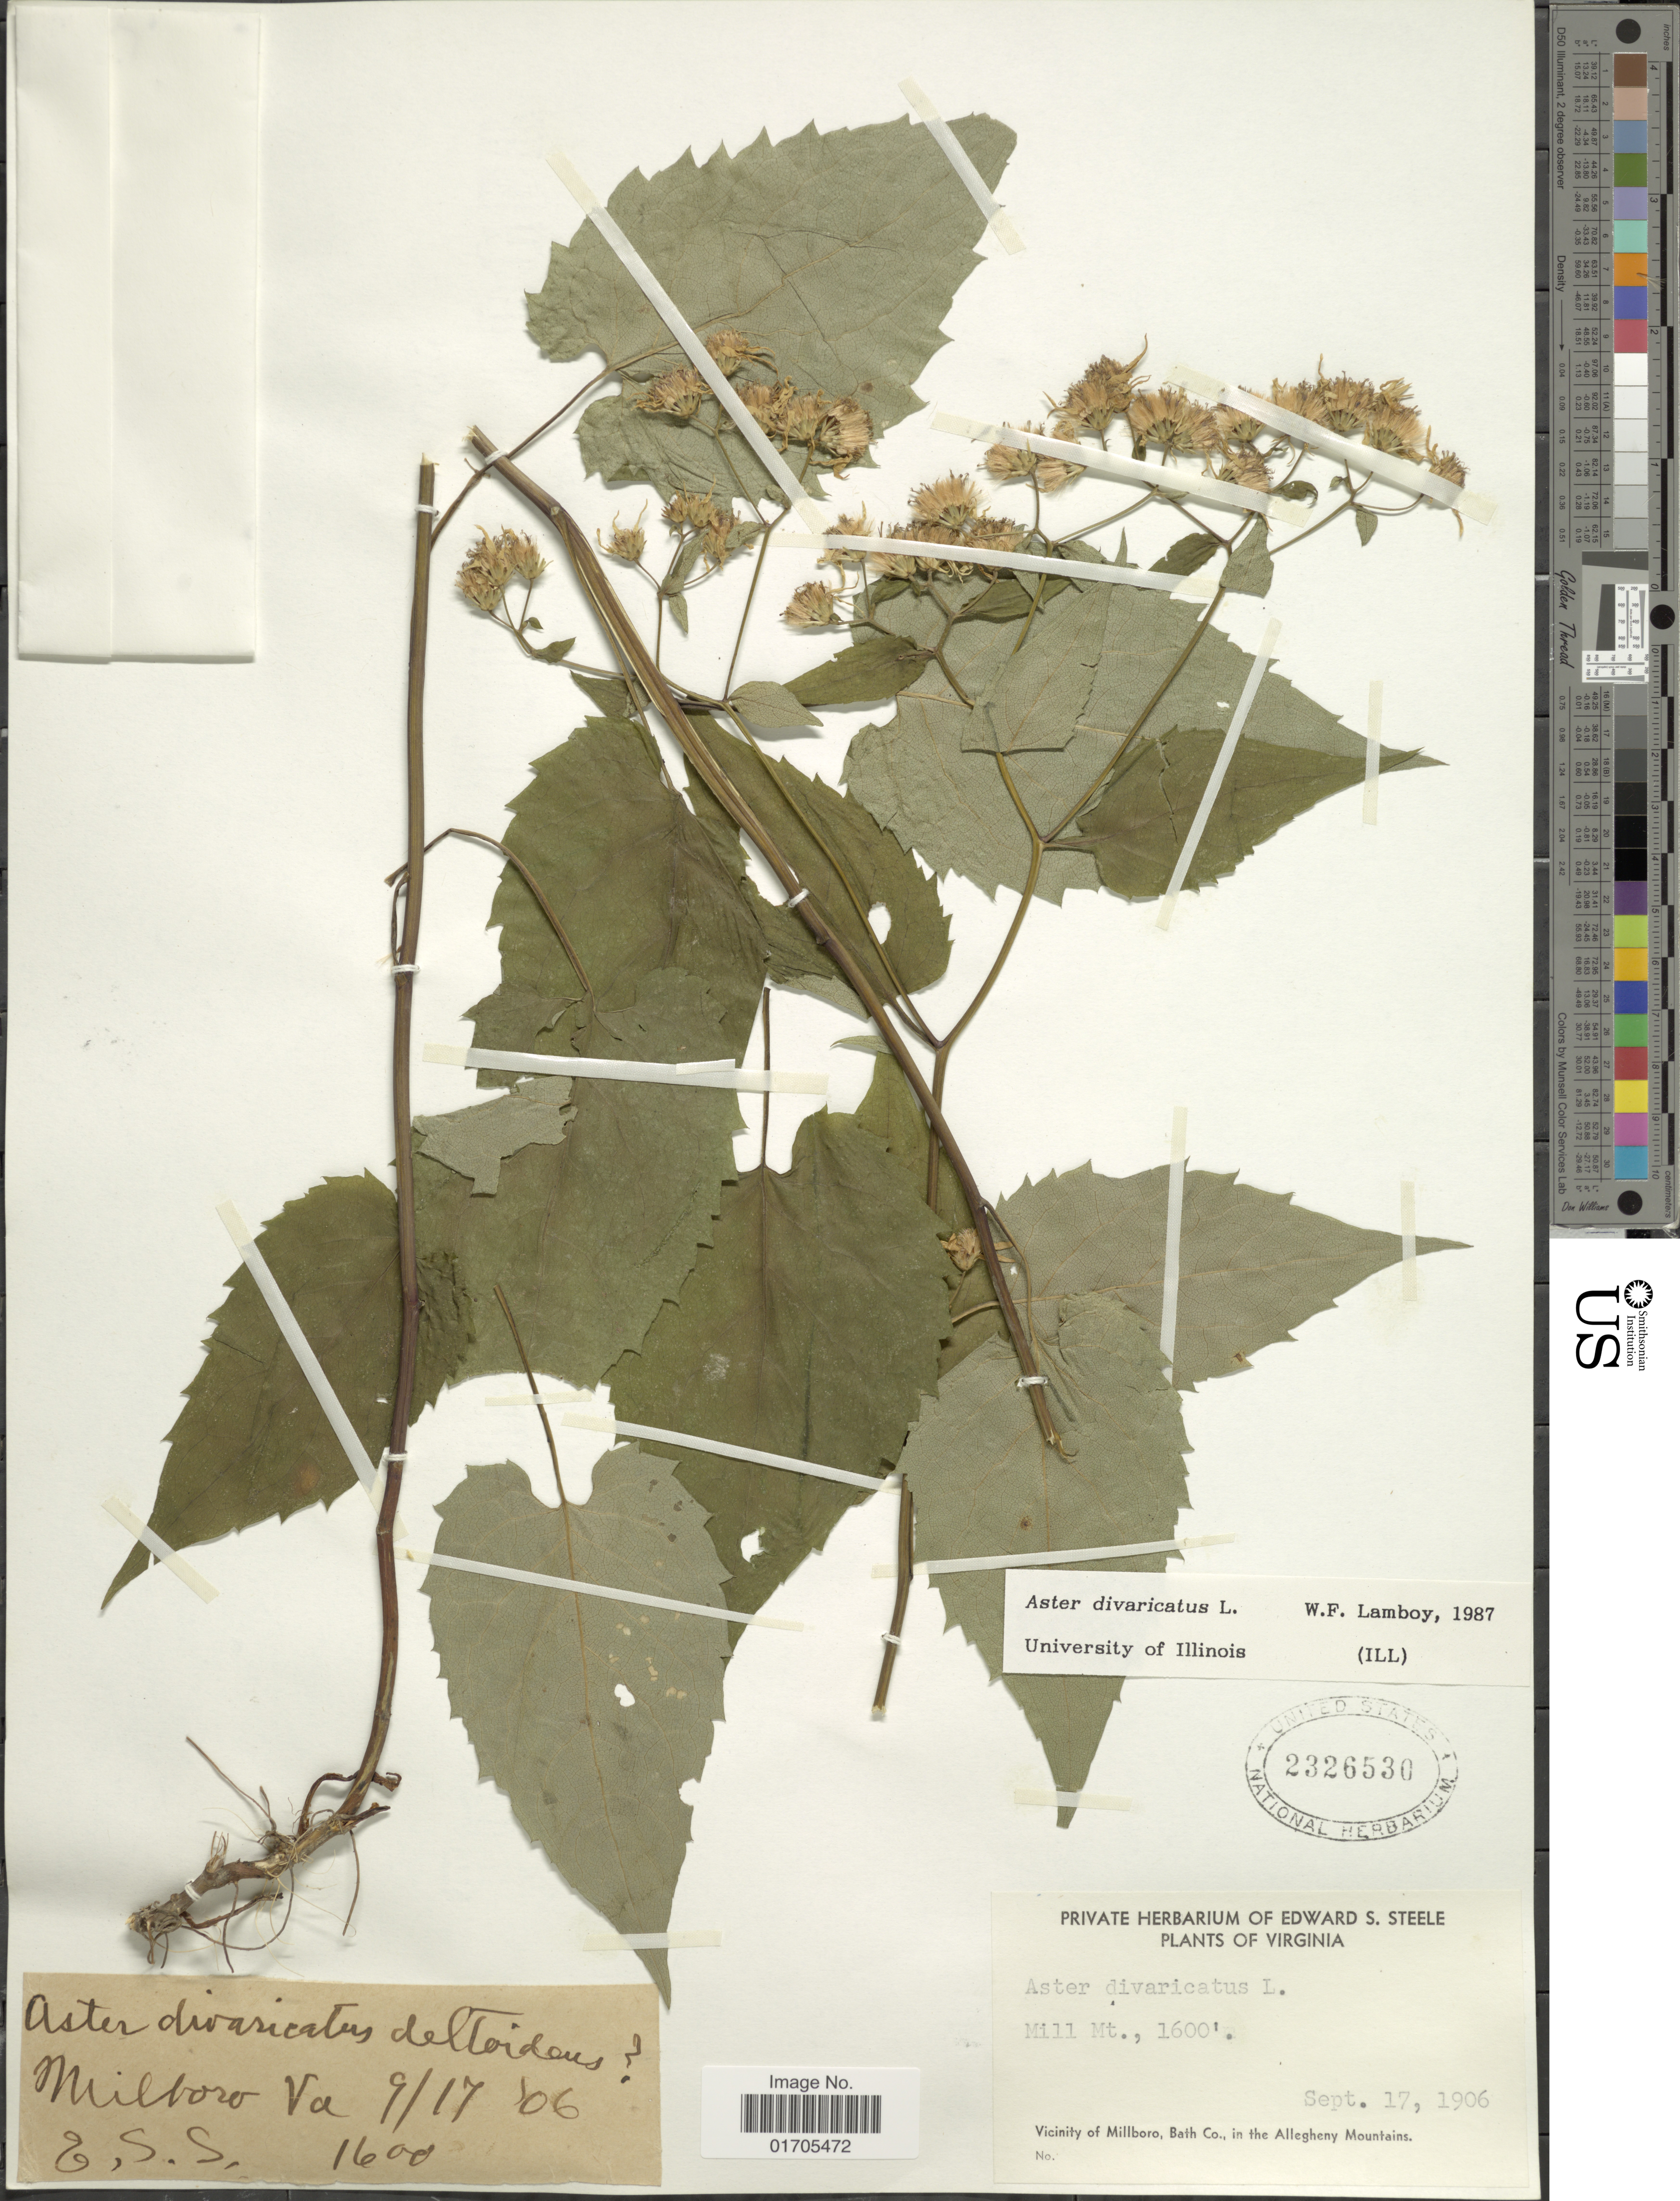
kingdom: Plantae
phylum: Tracheophyta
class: Magnoliopsida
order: Asterales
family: Asteraceae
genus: Eurybia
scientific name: Eurybia divaricata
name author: (L.) G.L. Nesom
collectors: E. Steele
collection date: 1906-09-17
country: United States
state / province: Virginia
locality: Virginia. Millboro. Mill Mt.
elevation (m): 488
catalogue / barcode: US 2326530